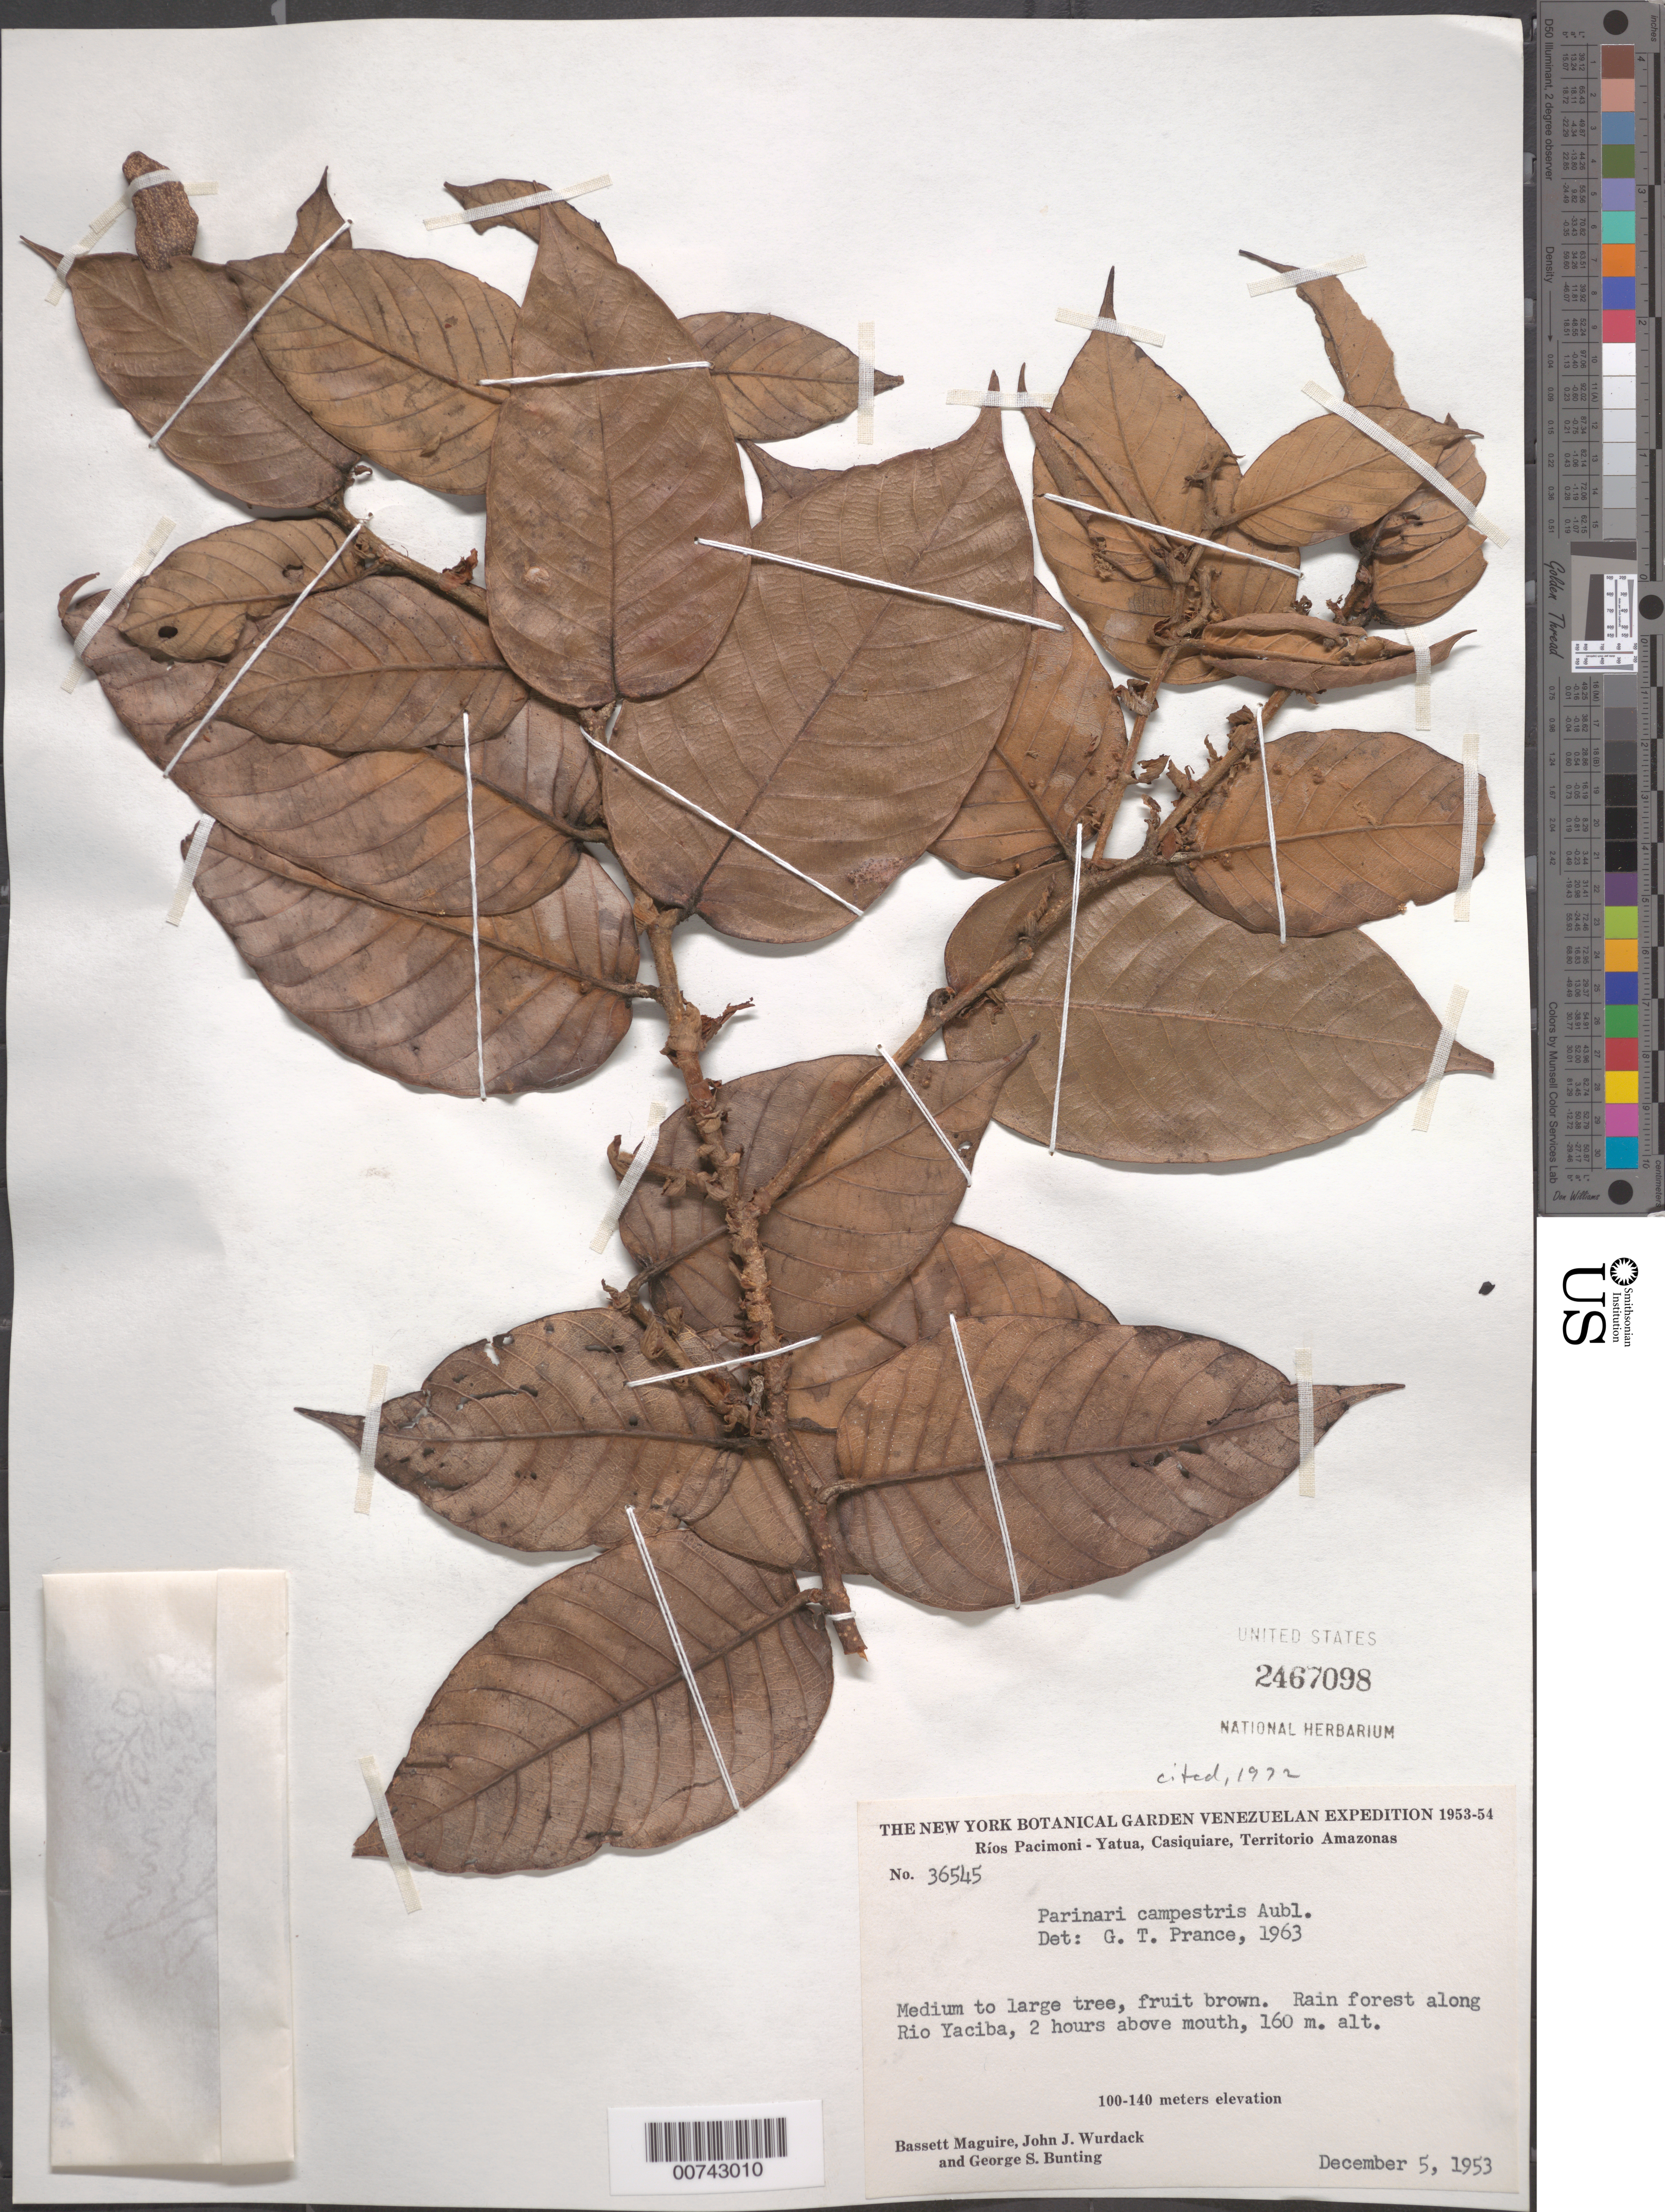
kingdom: Plantae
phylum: Tracheophyta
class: Magnoliopsida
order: Malpighiales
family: Chrysobalanaceae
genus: Parinari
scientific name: Parinari campestris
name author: Aubl.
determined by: Prance, G. T.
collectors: B. Maguire, J. J. Wurdack & G. S. Bunting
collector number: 36545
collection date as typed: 5-Dec-53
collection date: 1953-12-05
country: Venezuela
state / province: Amazonas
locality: Casiquiare, Río Yaciba, 2 hours above mouth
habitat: Rain forest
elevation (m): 160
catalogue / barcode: US 2467098